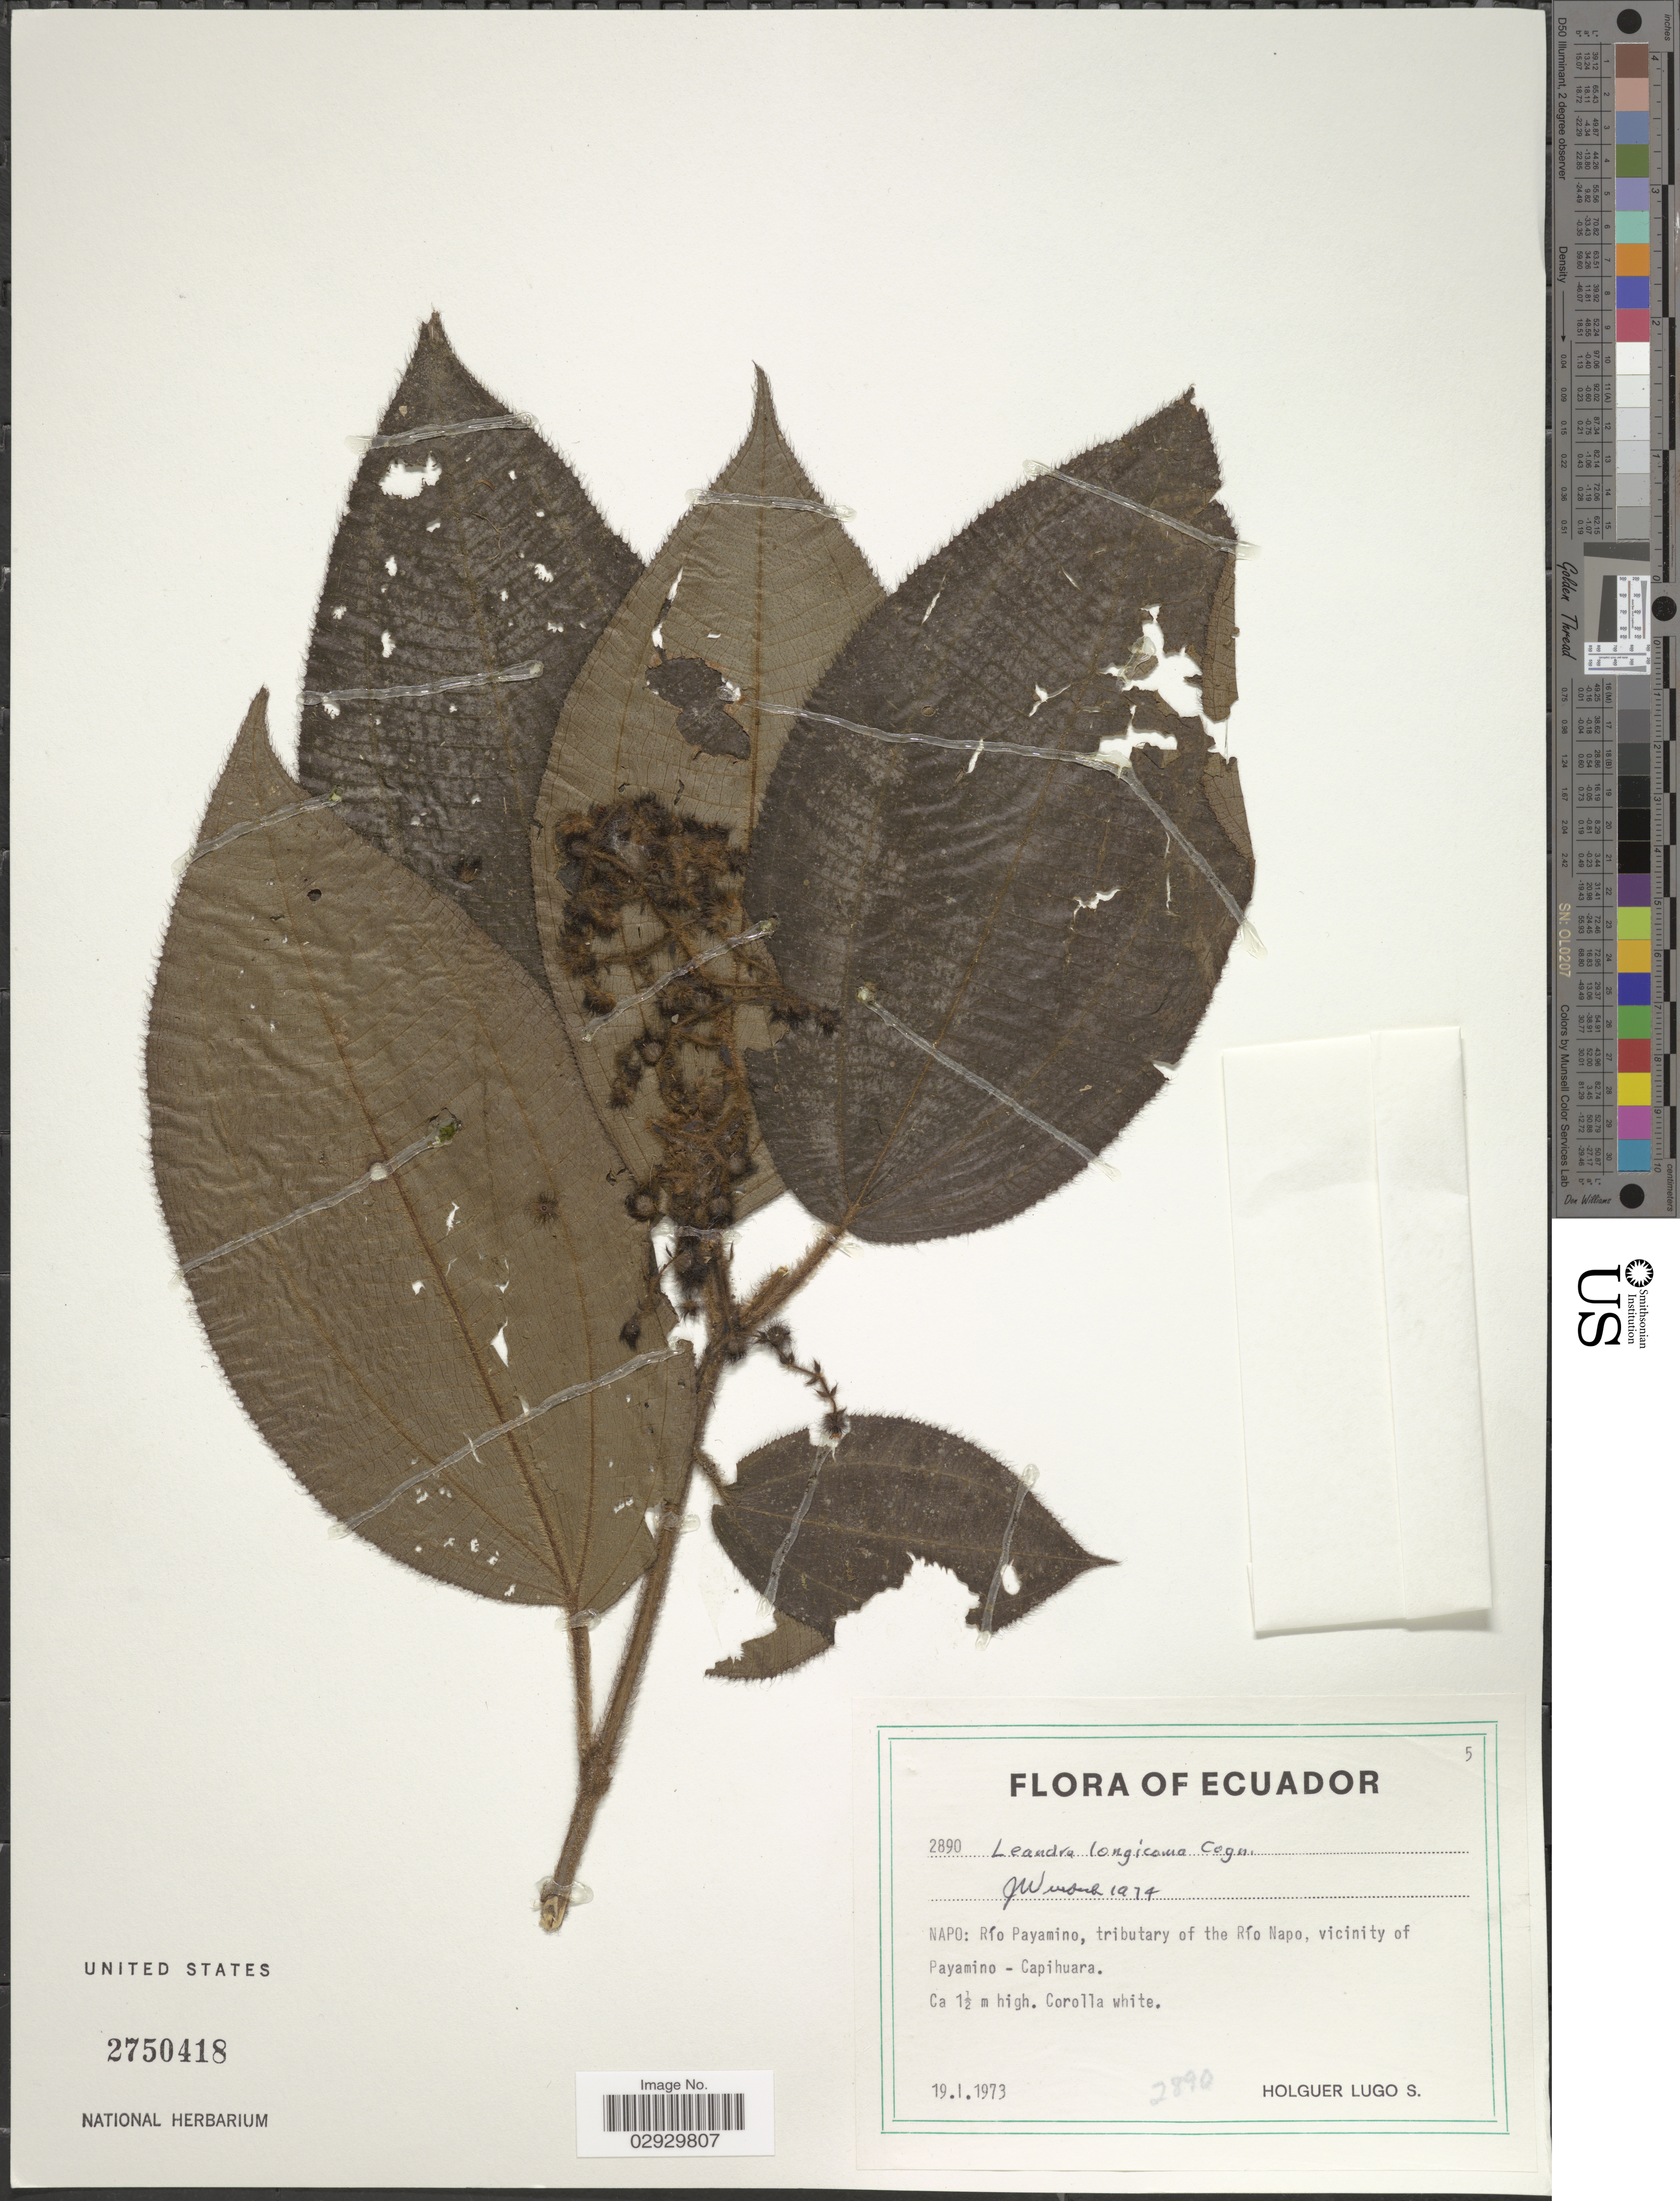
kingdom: Plantae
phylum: Tracheophyta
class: Magnoliopsida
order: Myrtales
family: Melastomataceae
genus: Leandra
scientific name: Leandra longicoma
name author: Cogn.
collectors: H. Lugo S.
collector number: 2890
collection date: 1973-01-19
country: Ecuador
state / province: Napo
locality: Río Payamino, tributary of the Río Napo, vicinity of Payamino - Capihuara.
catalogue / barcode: US 2750418